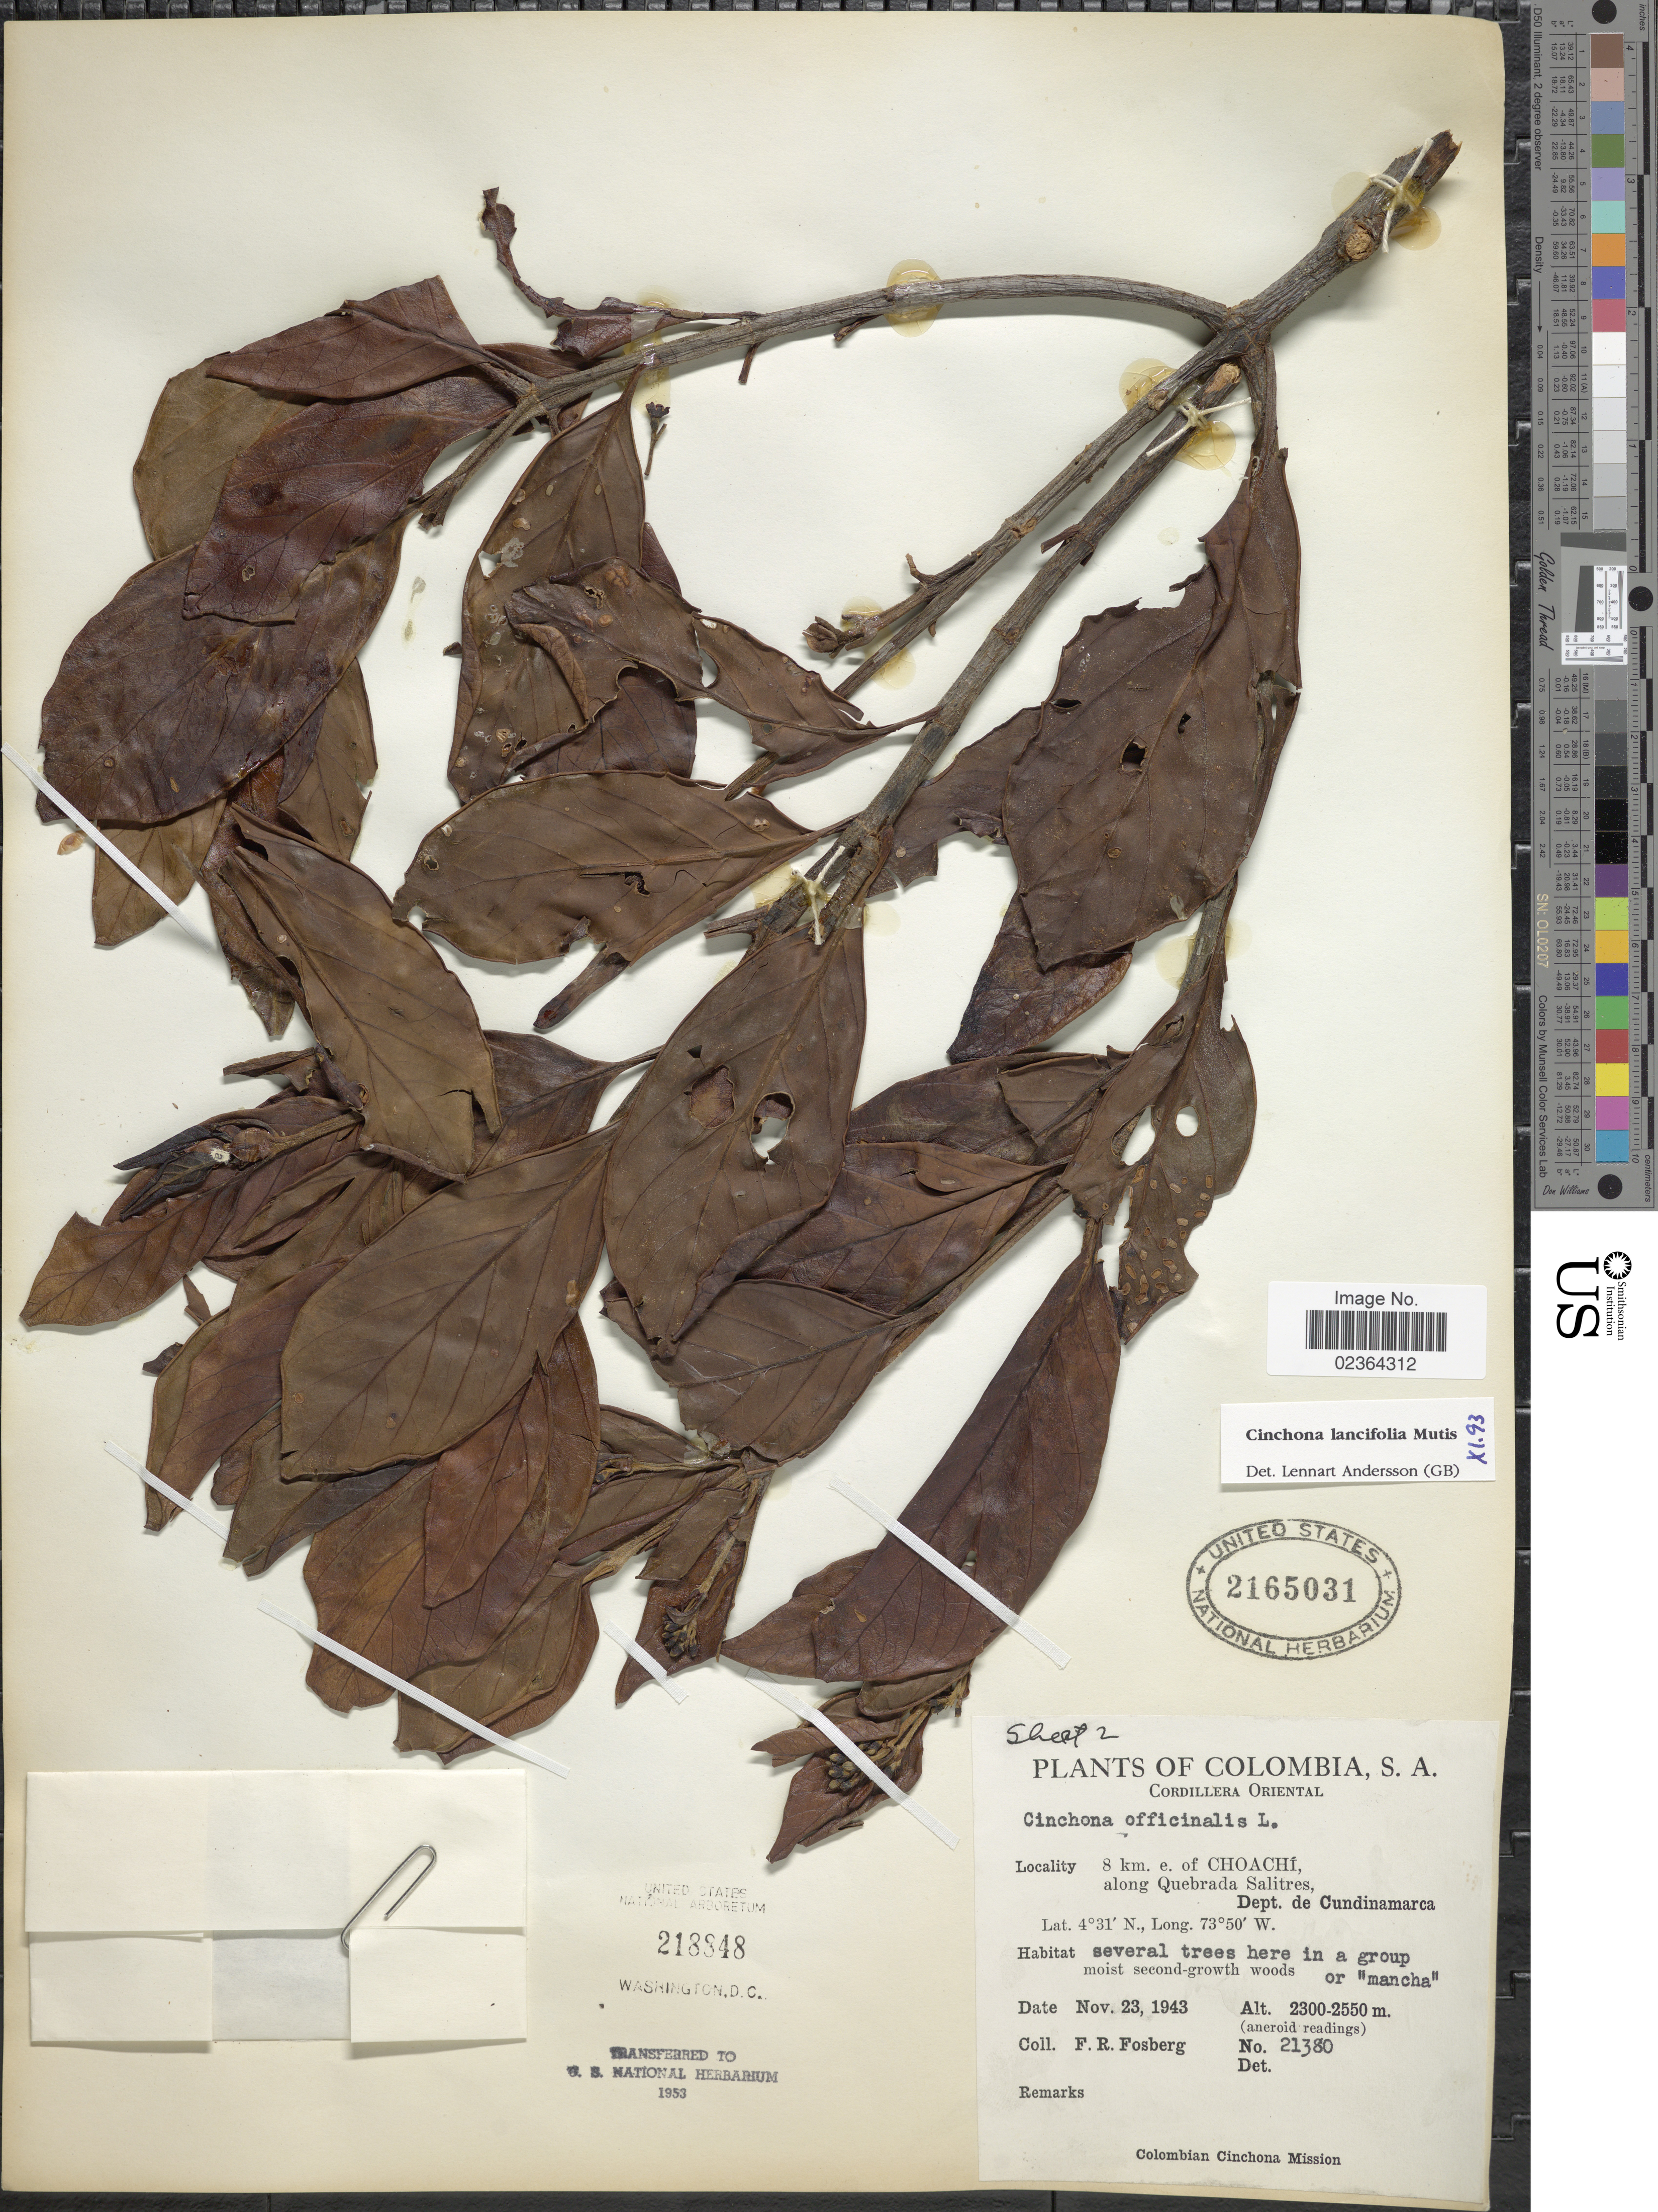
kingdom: Plantae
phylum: Tracheophyta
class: Magnoliopsida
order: Gentianales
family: Rubiaceae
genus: Cinchona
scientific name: Cinchona lancifolia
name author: Mutis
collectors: F. R. Fosberg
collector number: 21380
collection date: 1943-11-23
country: Colombia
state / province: Cundinamarca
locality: Cordillera Oriental, 8 km. e. of Choachi, along Quebrada Salitres, Dept. de Cundinamarca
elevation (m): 2300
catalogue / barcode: US 2165031